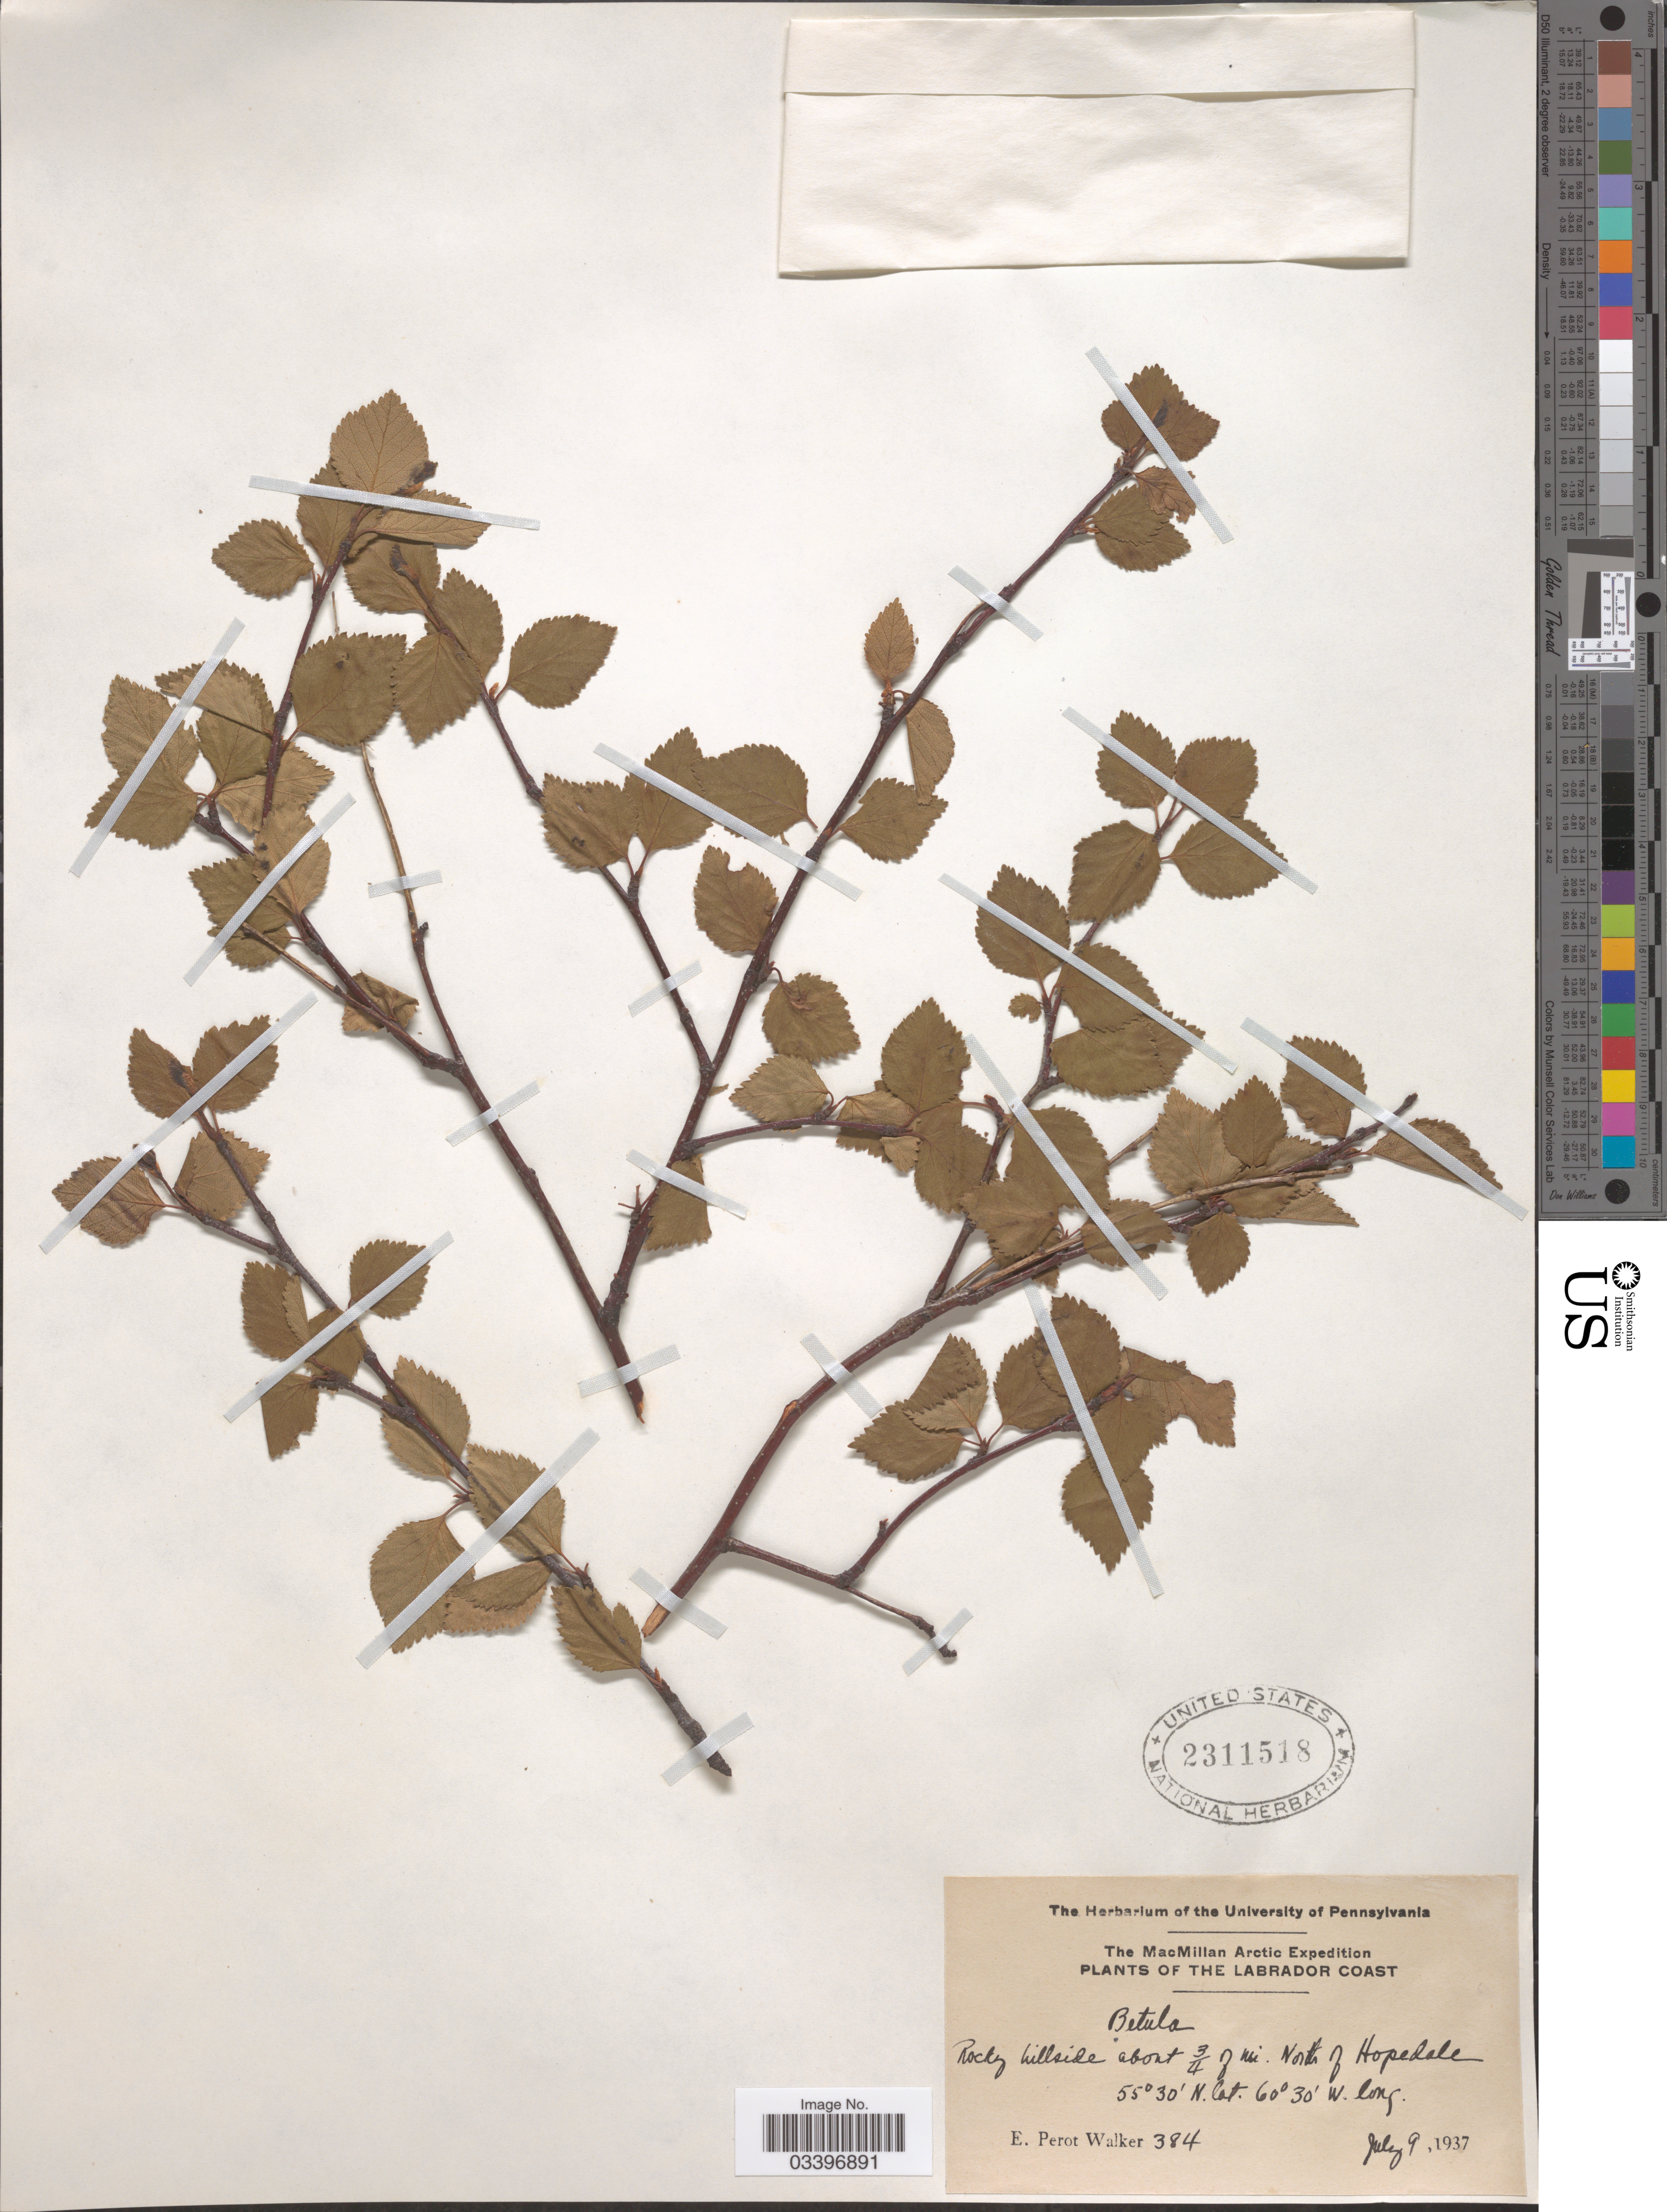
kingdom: Plantae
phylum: Tracheophyta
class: Magnoliopsida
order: Fagales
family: Betulaceae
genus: Betula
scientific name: Betula sp.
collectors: E. Walker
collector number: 384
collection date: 1937-07-09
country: Canada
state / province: Newfoundland and Labrador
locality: The Labrador Coast. Rocky hillside about 3/4 of mi. North of Hopedale.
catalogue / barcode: US 2311518